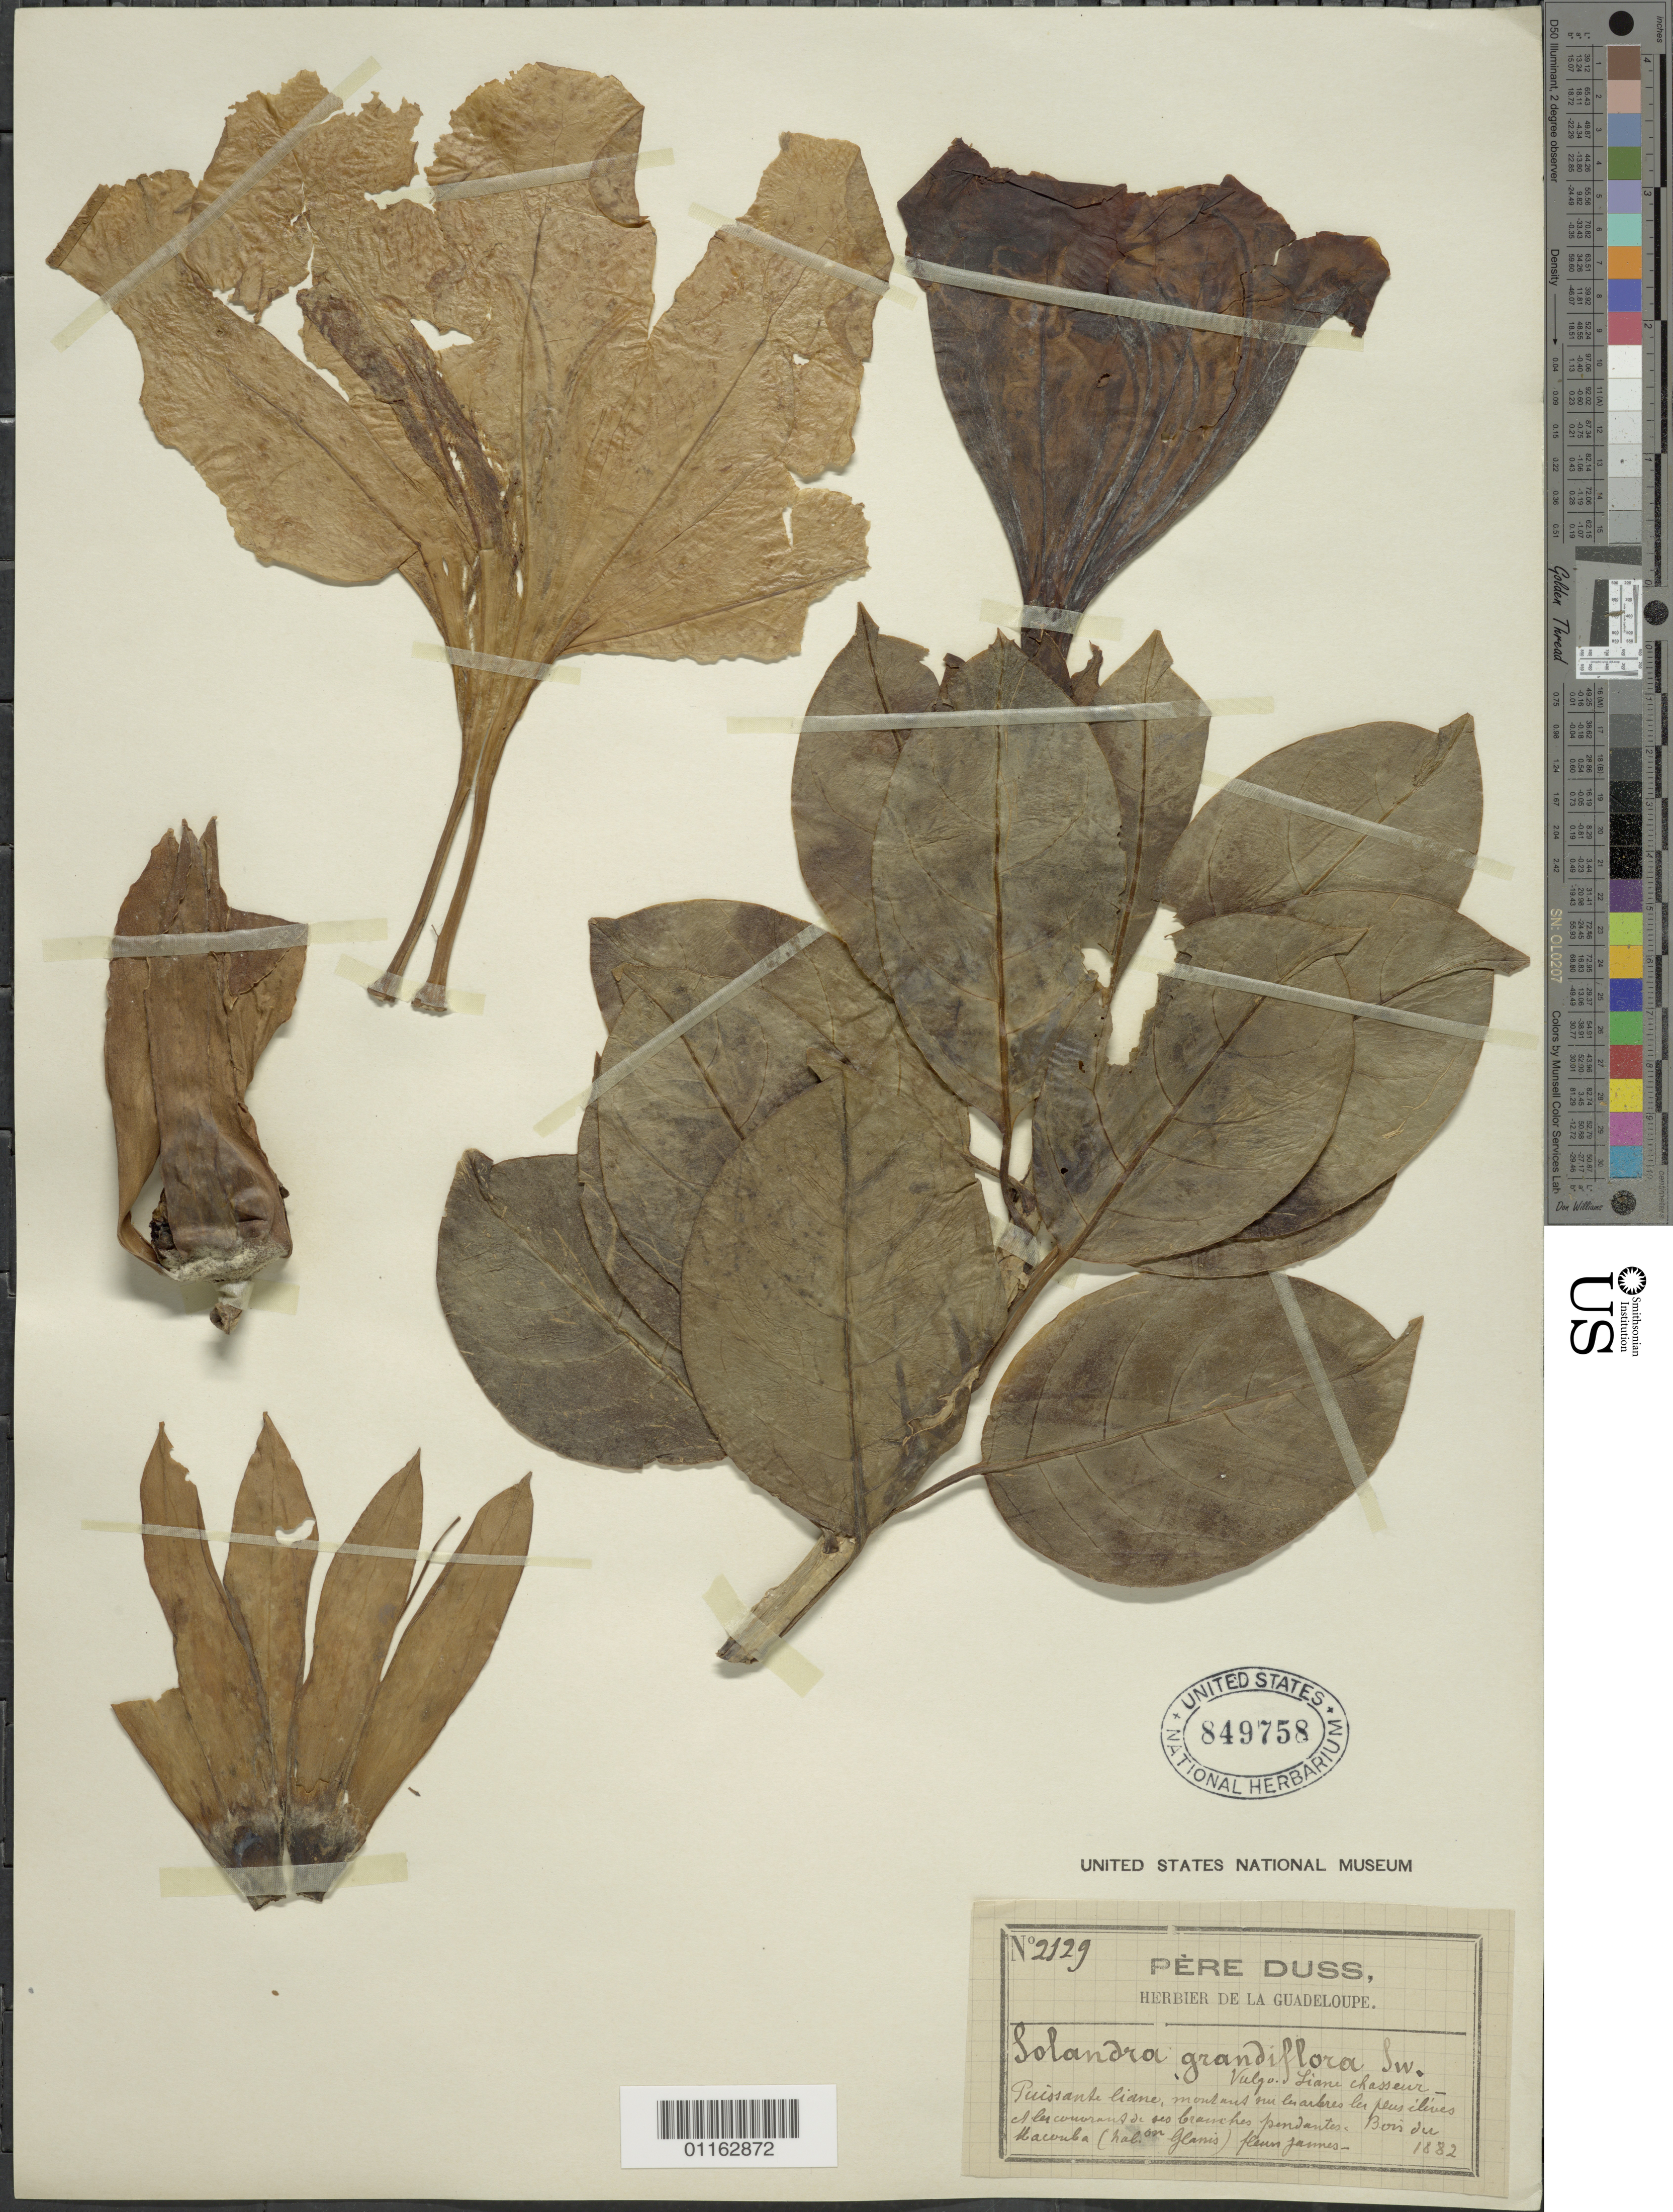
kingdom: Plantae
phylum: Tracheophyta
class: Magnoliopsida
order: Solanales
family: Solanaceae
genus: Solandra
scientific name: Solandra grandiflora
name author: Sw.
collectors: Père Duss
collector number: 2129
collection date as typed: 1882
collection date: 1882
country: Guadeloupe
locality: Macouba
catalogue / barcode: US 849758